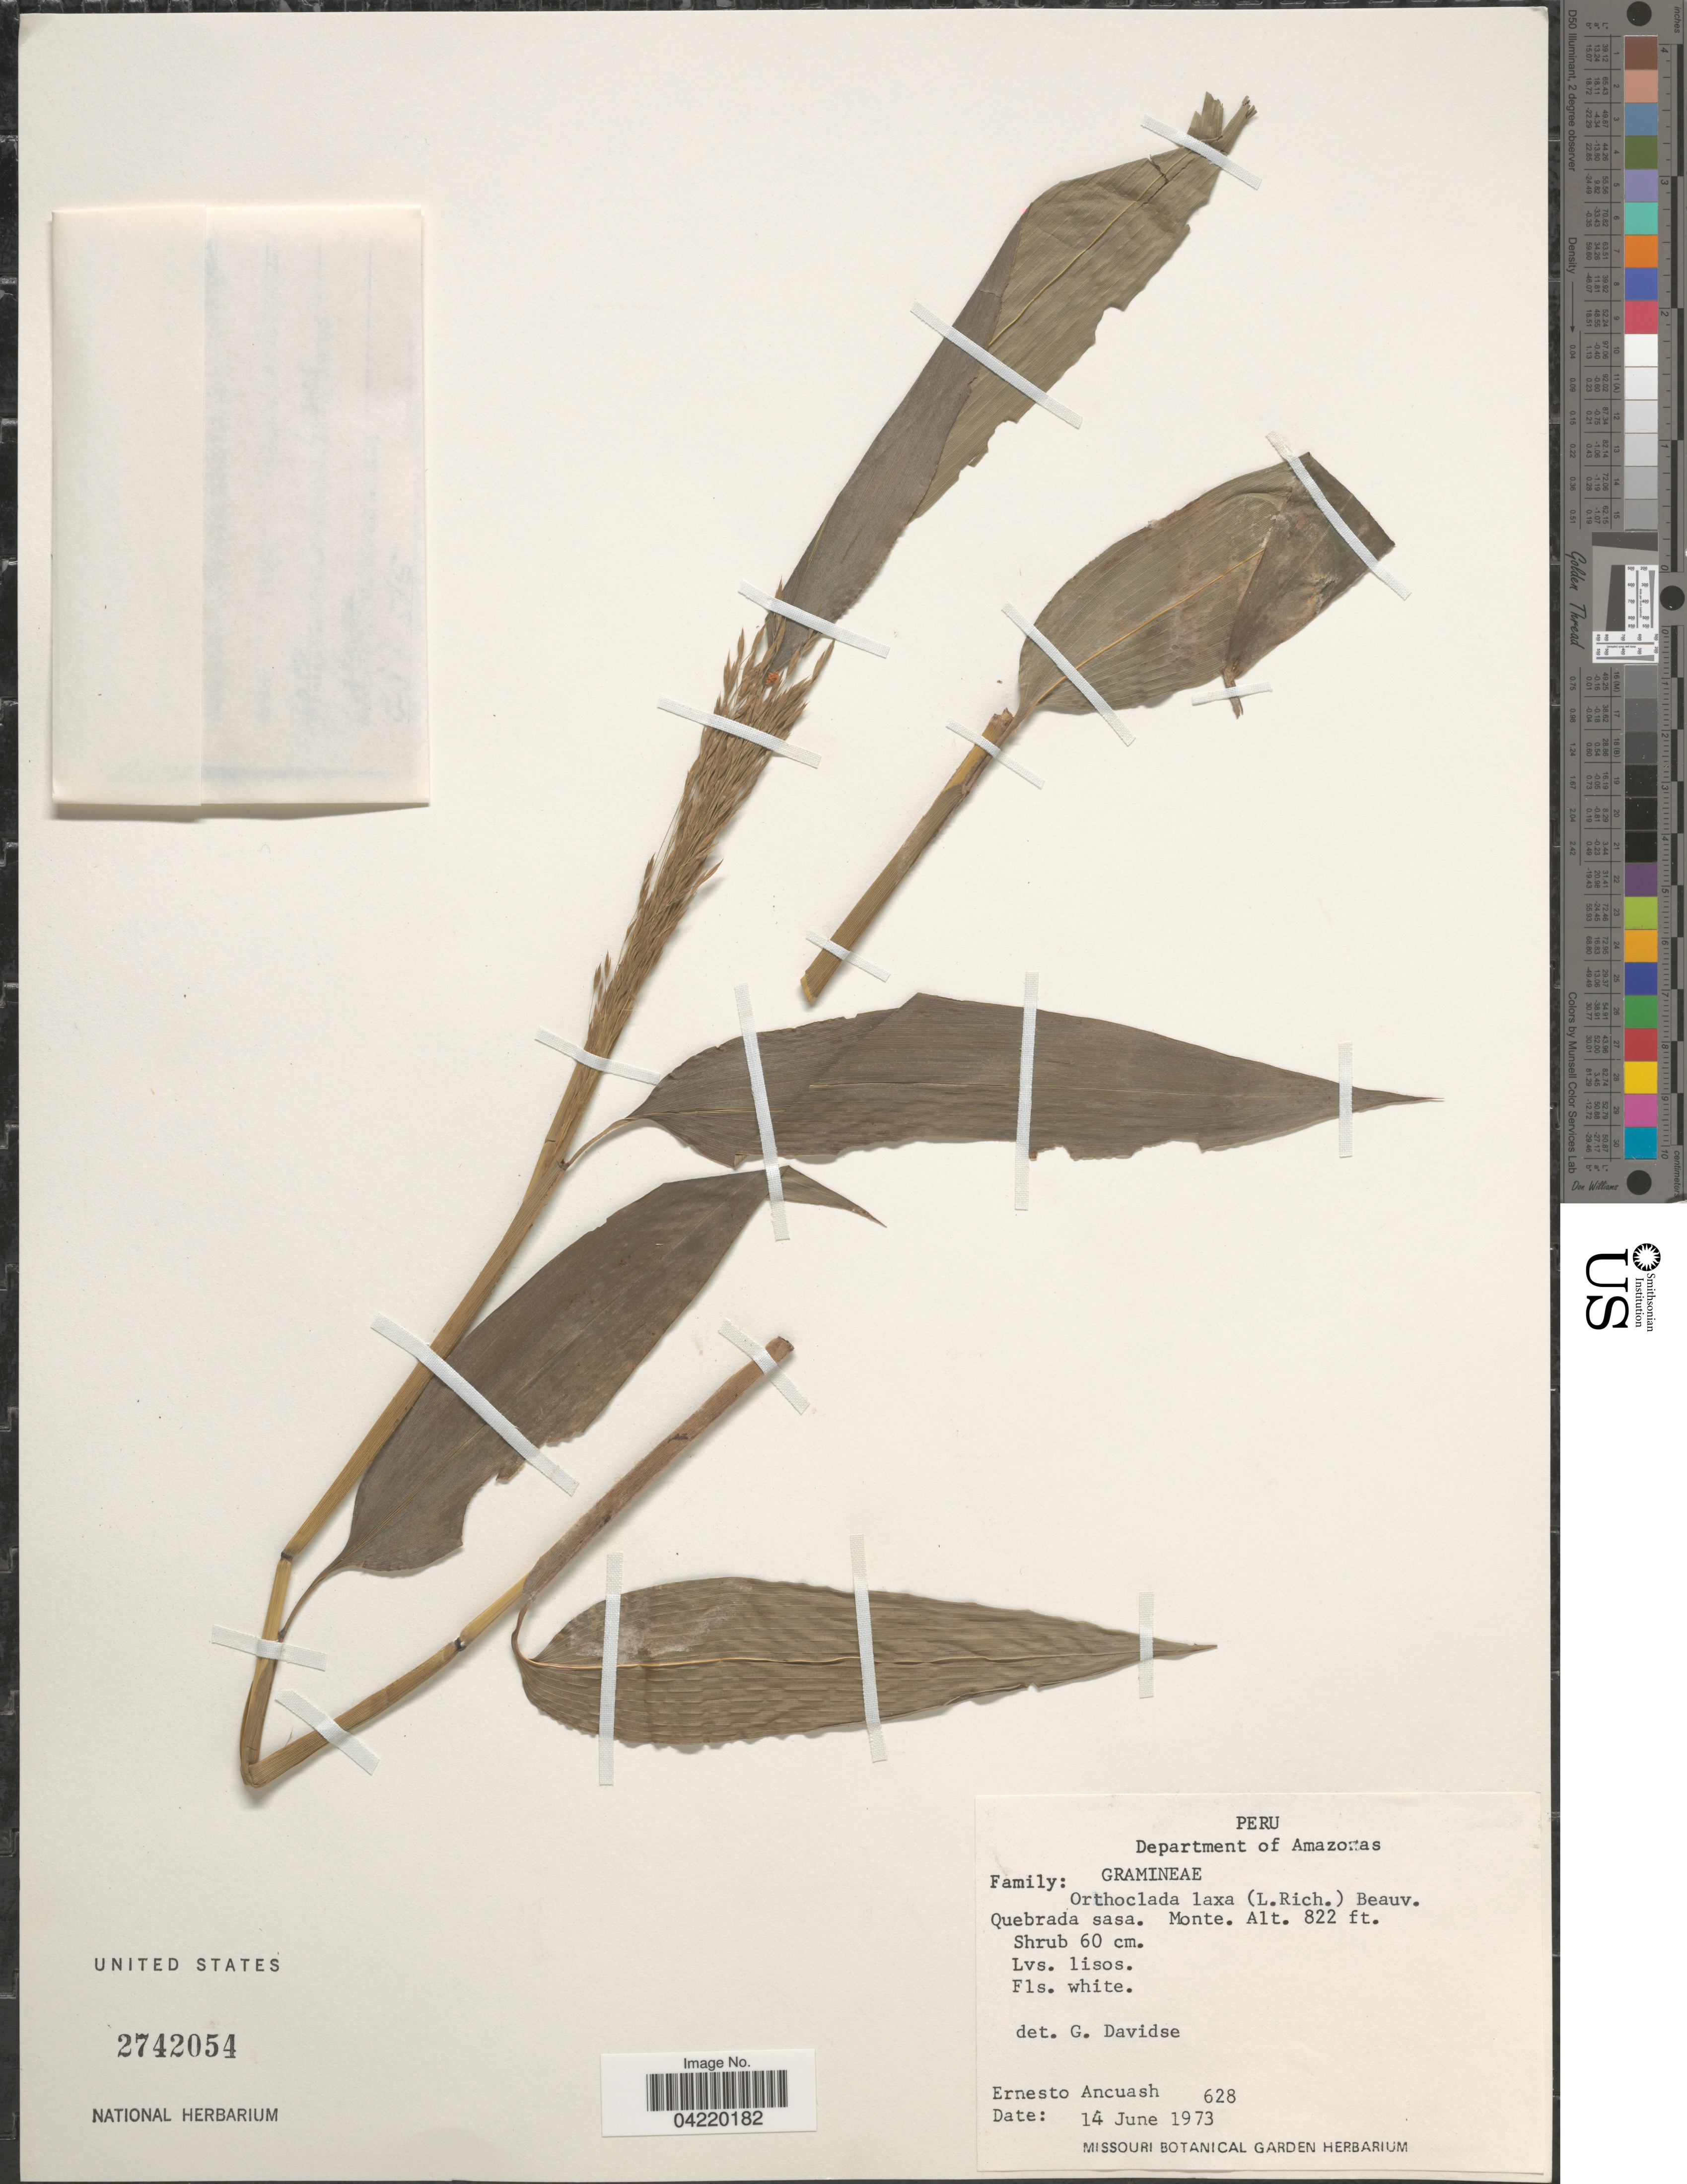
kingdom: Plantae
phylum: Tracheophyta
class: Liliopsida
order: Poales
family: Poaceae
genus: Orthoclada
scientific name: Orthoclada laxa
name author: P. Beauv.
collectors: E. Ancuash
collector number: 628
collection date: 1973-06-14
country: Peru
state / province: Amazonas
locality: Department of Amazonas. Quebrada sasa. Monte.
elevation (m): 251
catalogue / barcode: US 2742054